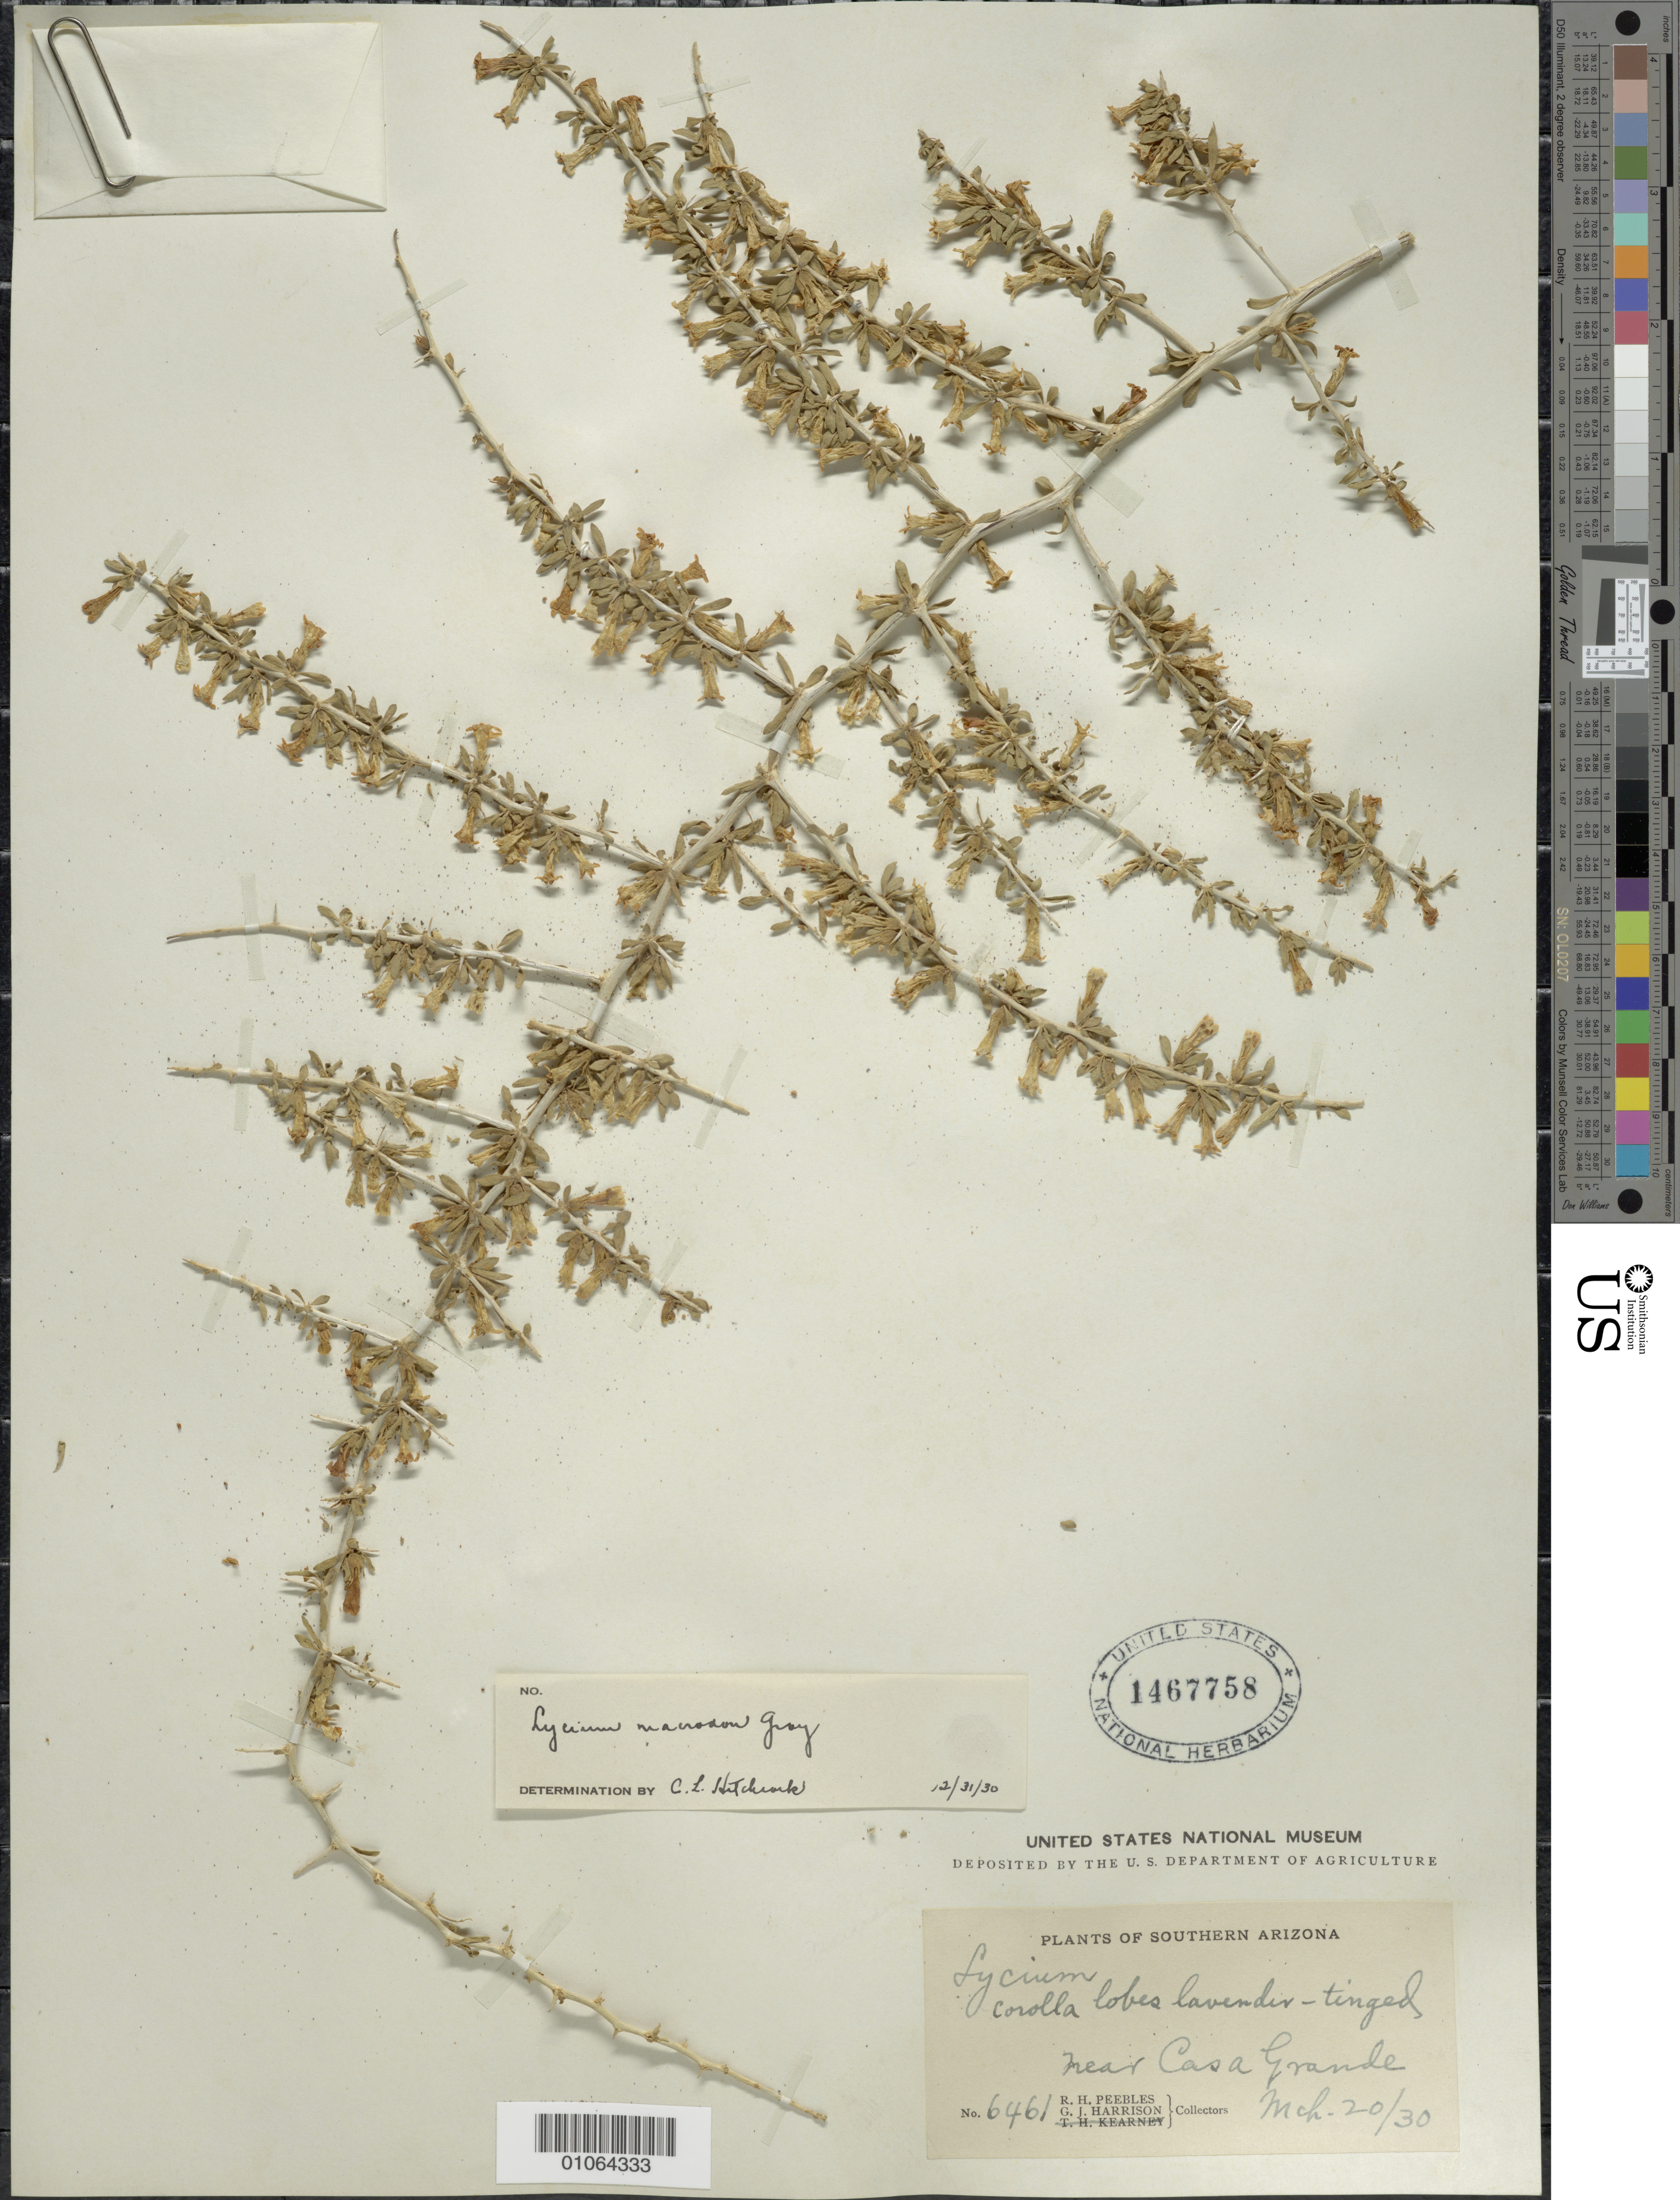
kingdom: Plantae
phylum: Tracheophyta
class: Magnoliopsida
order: Solanales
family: Solanaceae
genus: Lycium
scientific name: Lycium macrodon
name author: A. Gray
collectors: R. H. Peebles & G. J. Harrison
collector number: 6461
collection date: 1930-03-20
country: United States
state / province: Arizona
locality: Southern Arizona, near Casa Grande.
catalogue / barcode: US 1467758